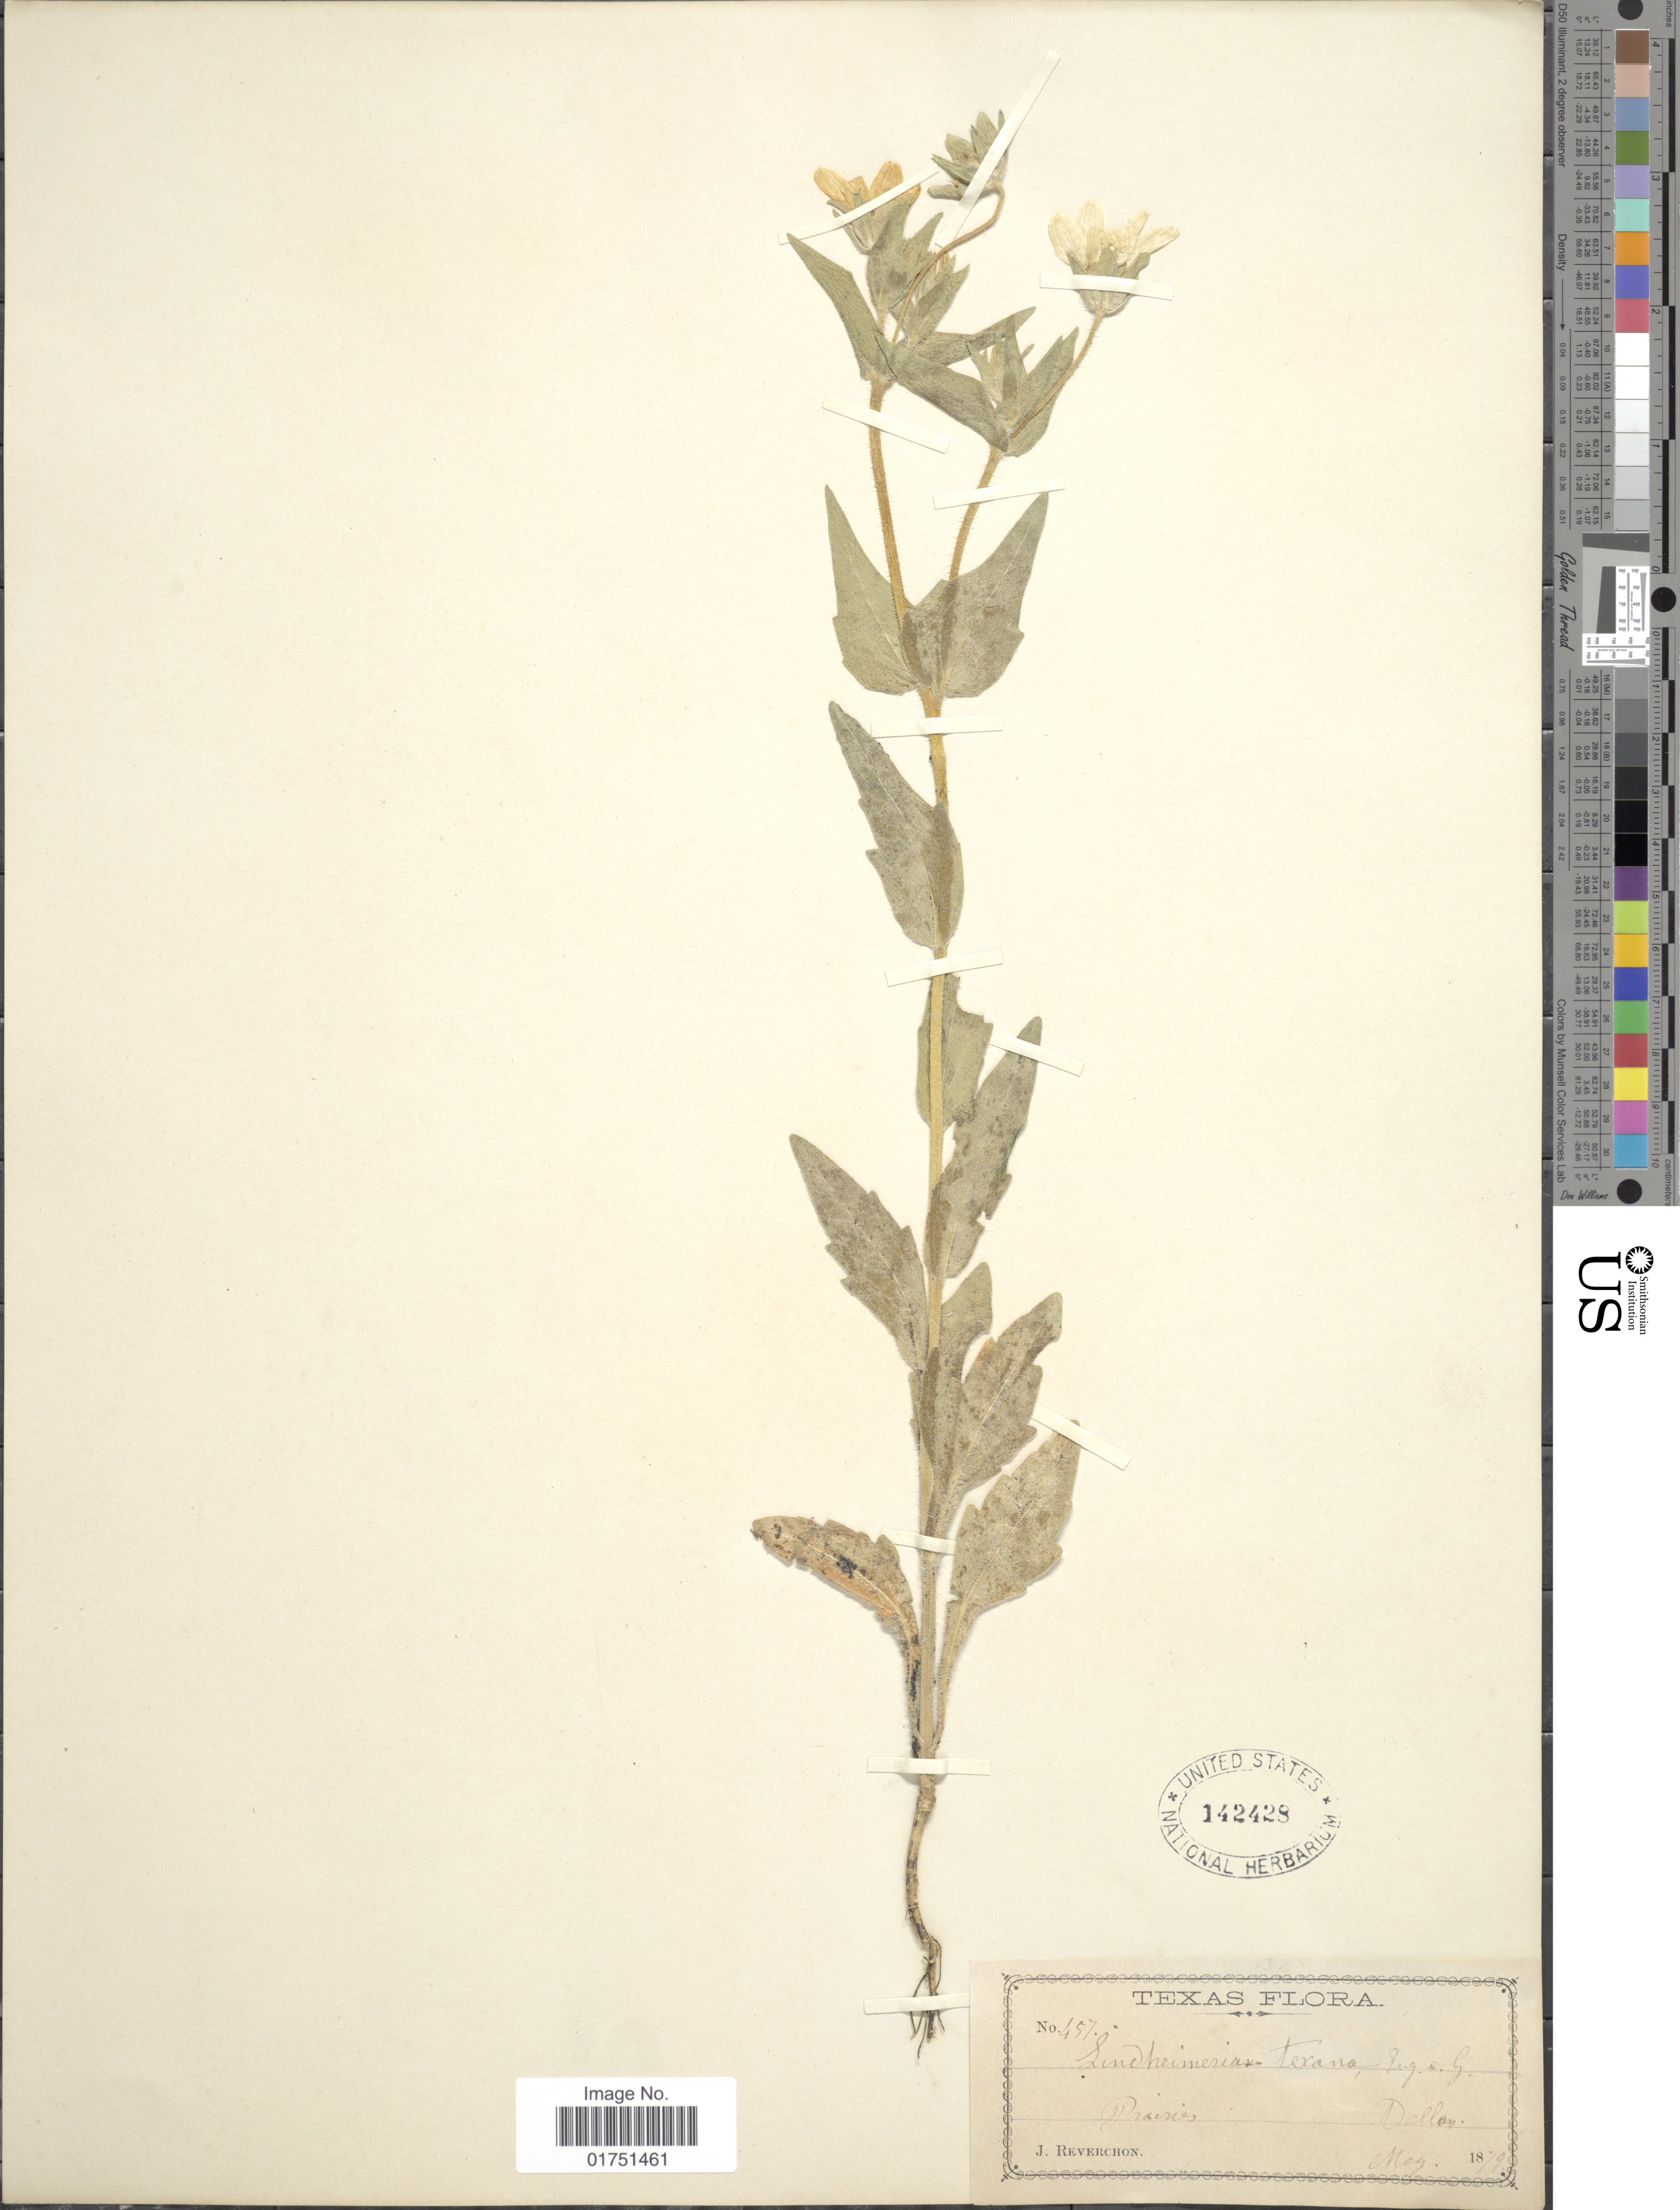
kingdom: Plantae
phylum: Tracheophyta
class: Magnoliopsida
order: Asterales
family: Asteraceae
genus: Lindheimera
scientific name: Lindheimera texana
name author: A. Gray & Engelm. in A. Gray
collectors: J. Reverchon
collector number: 457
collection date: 1879-05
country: United States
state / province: Texas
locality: Prairies, Dallas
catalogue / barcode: US 142428